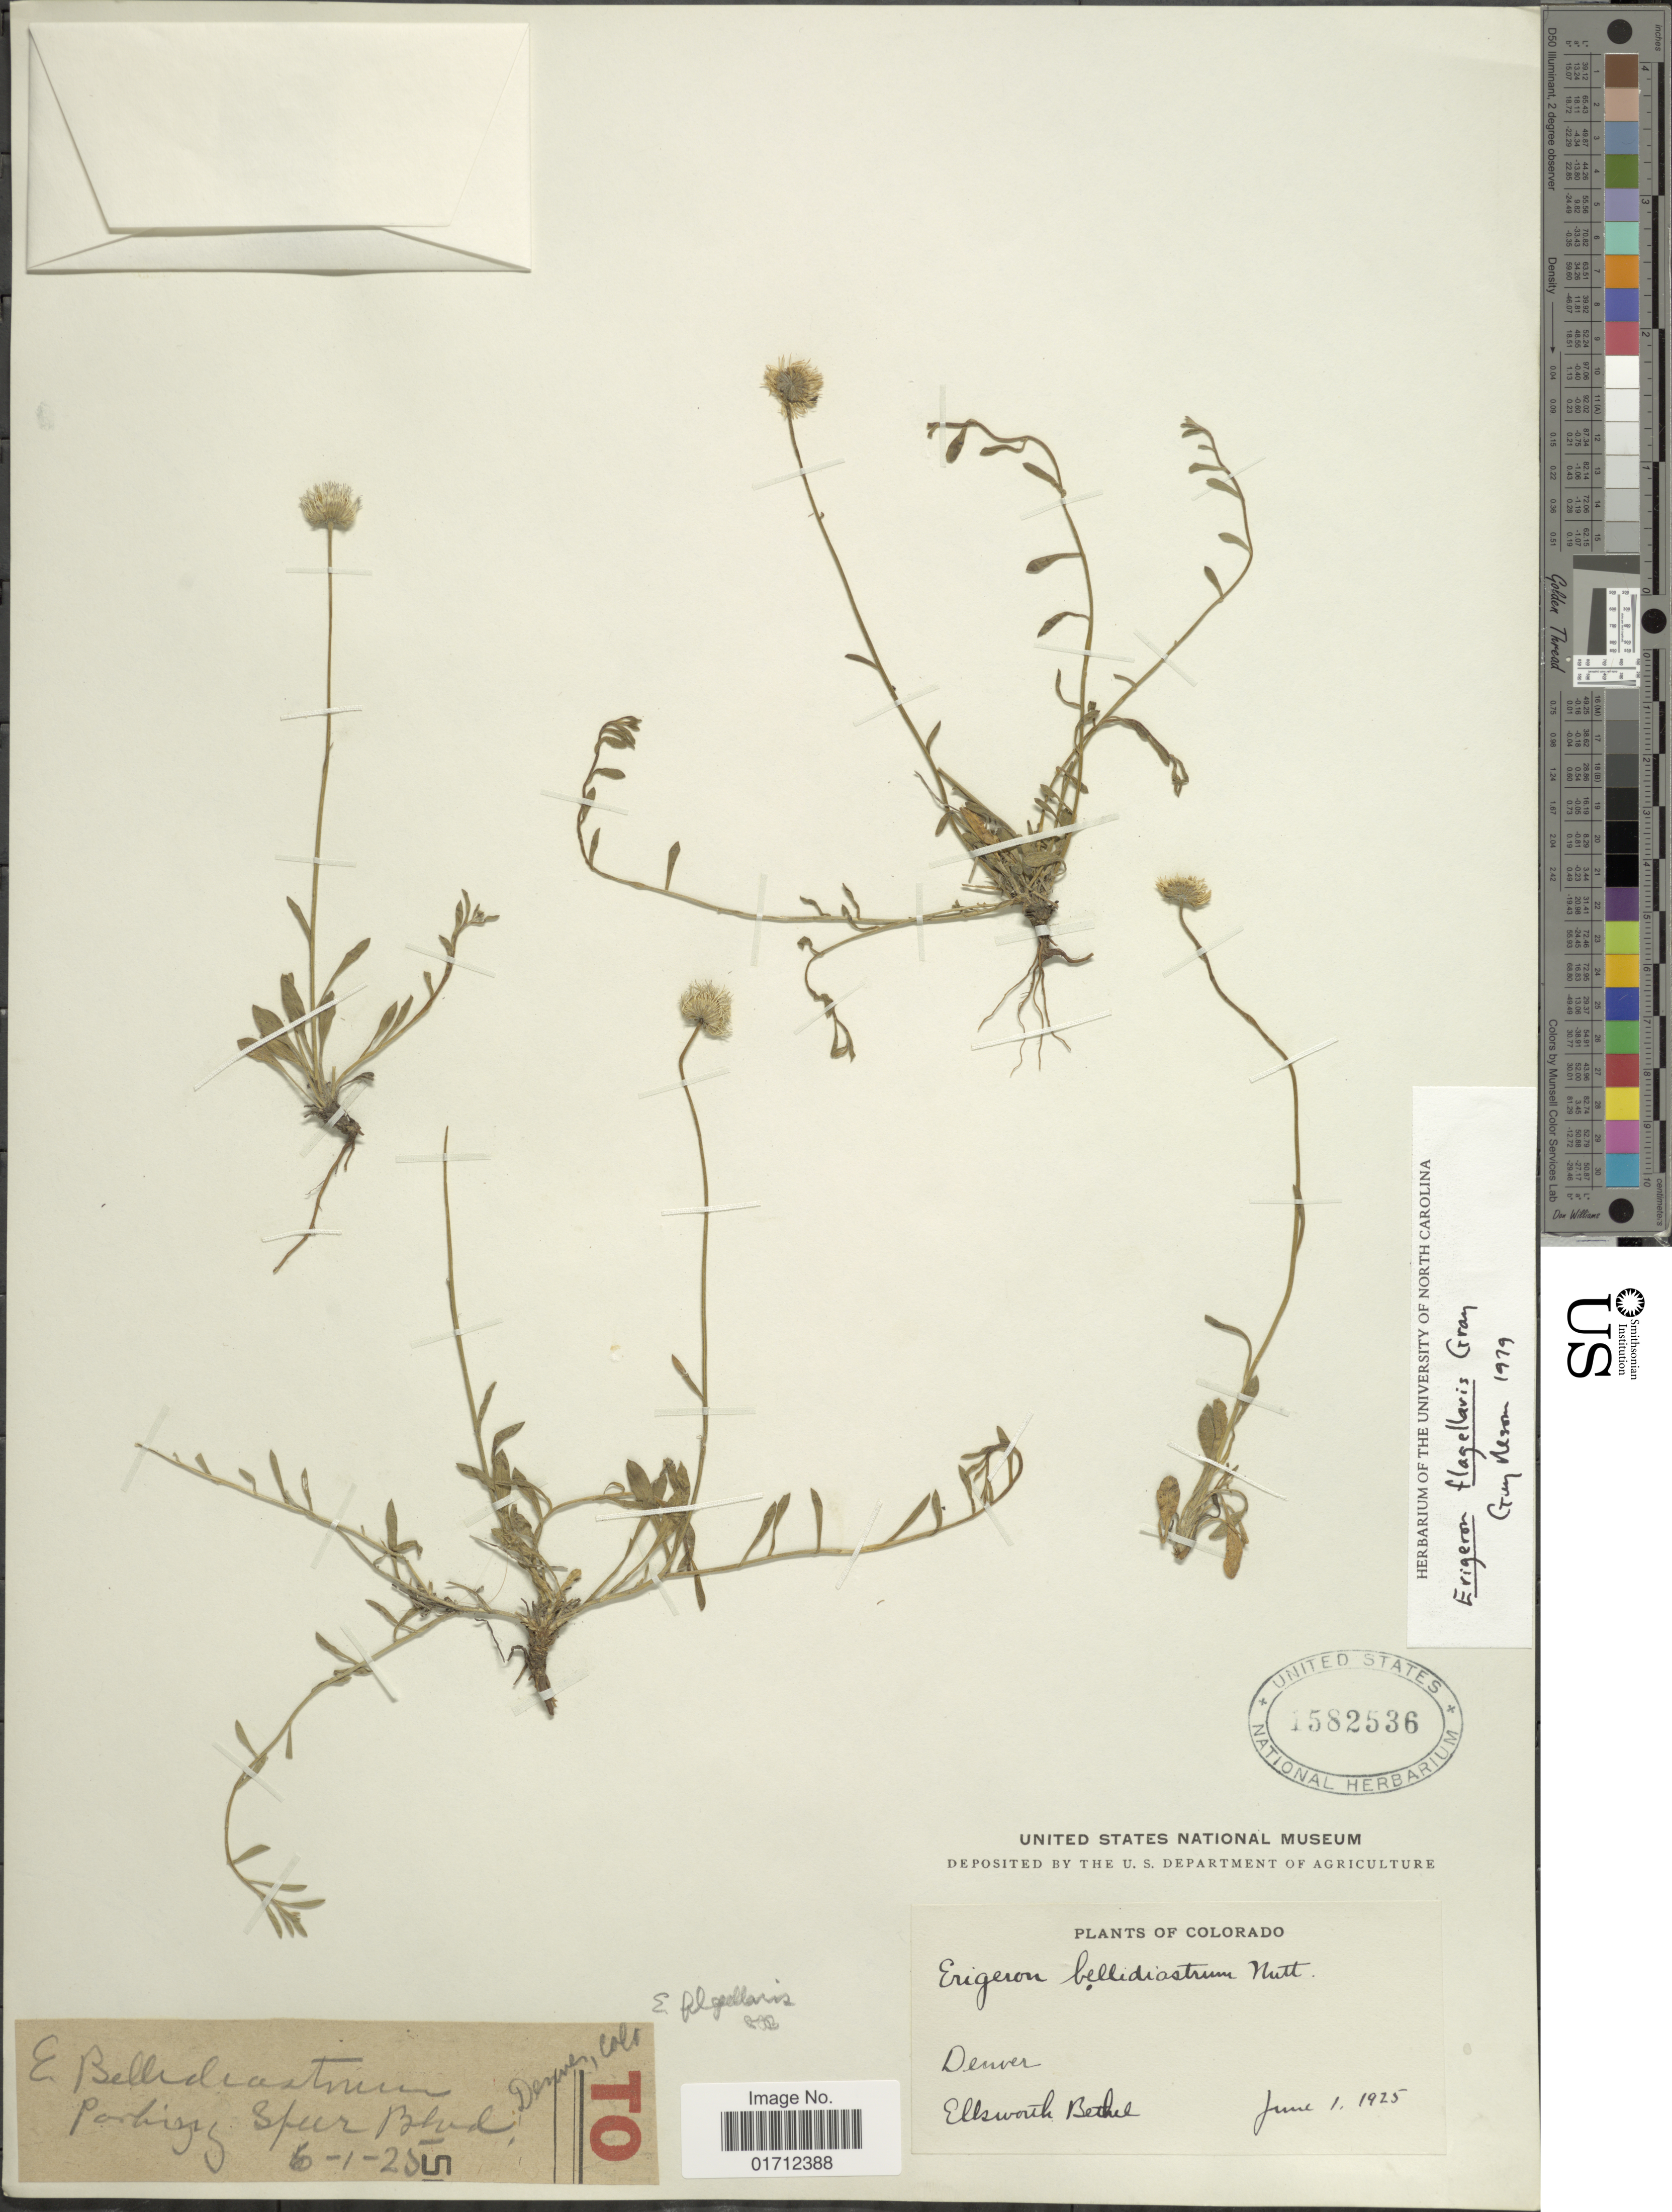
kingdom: Plantae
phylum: Tracheophyta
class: Magnoliopsida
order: Asterales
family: Asteraceae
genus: Erigeron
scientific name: Erigeron flagellaris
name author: A. Gray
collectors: E. Bethel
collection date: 1925-06-01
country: United States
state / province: Colorado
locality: Denver.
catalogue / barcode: US 1582536